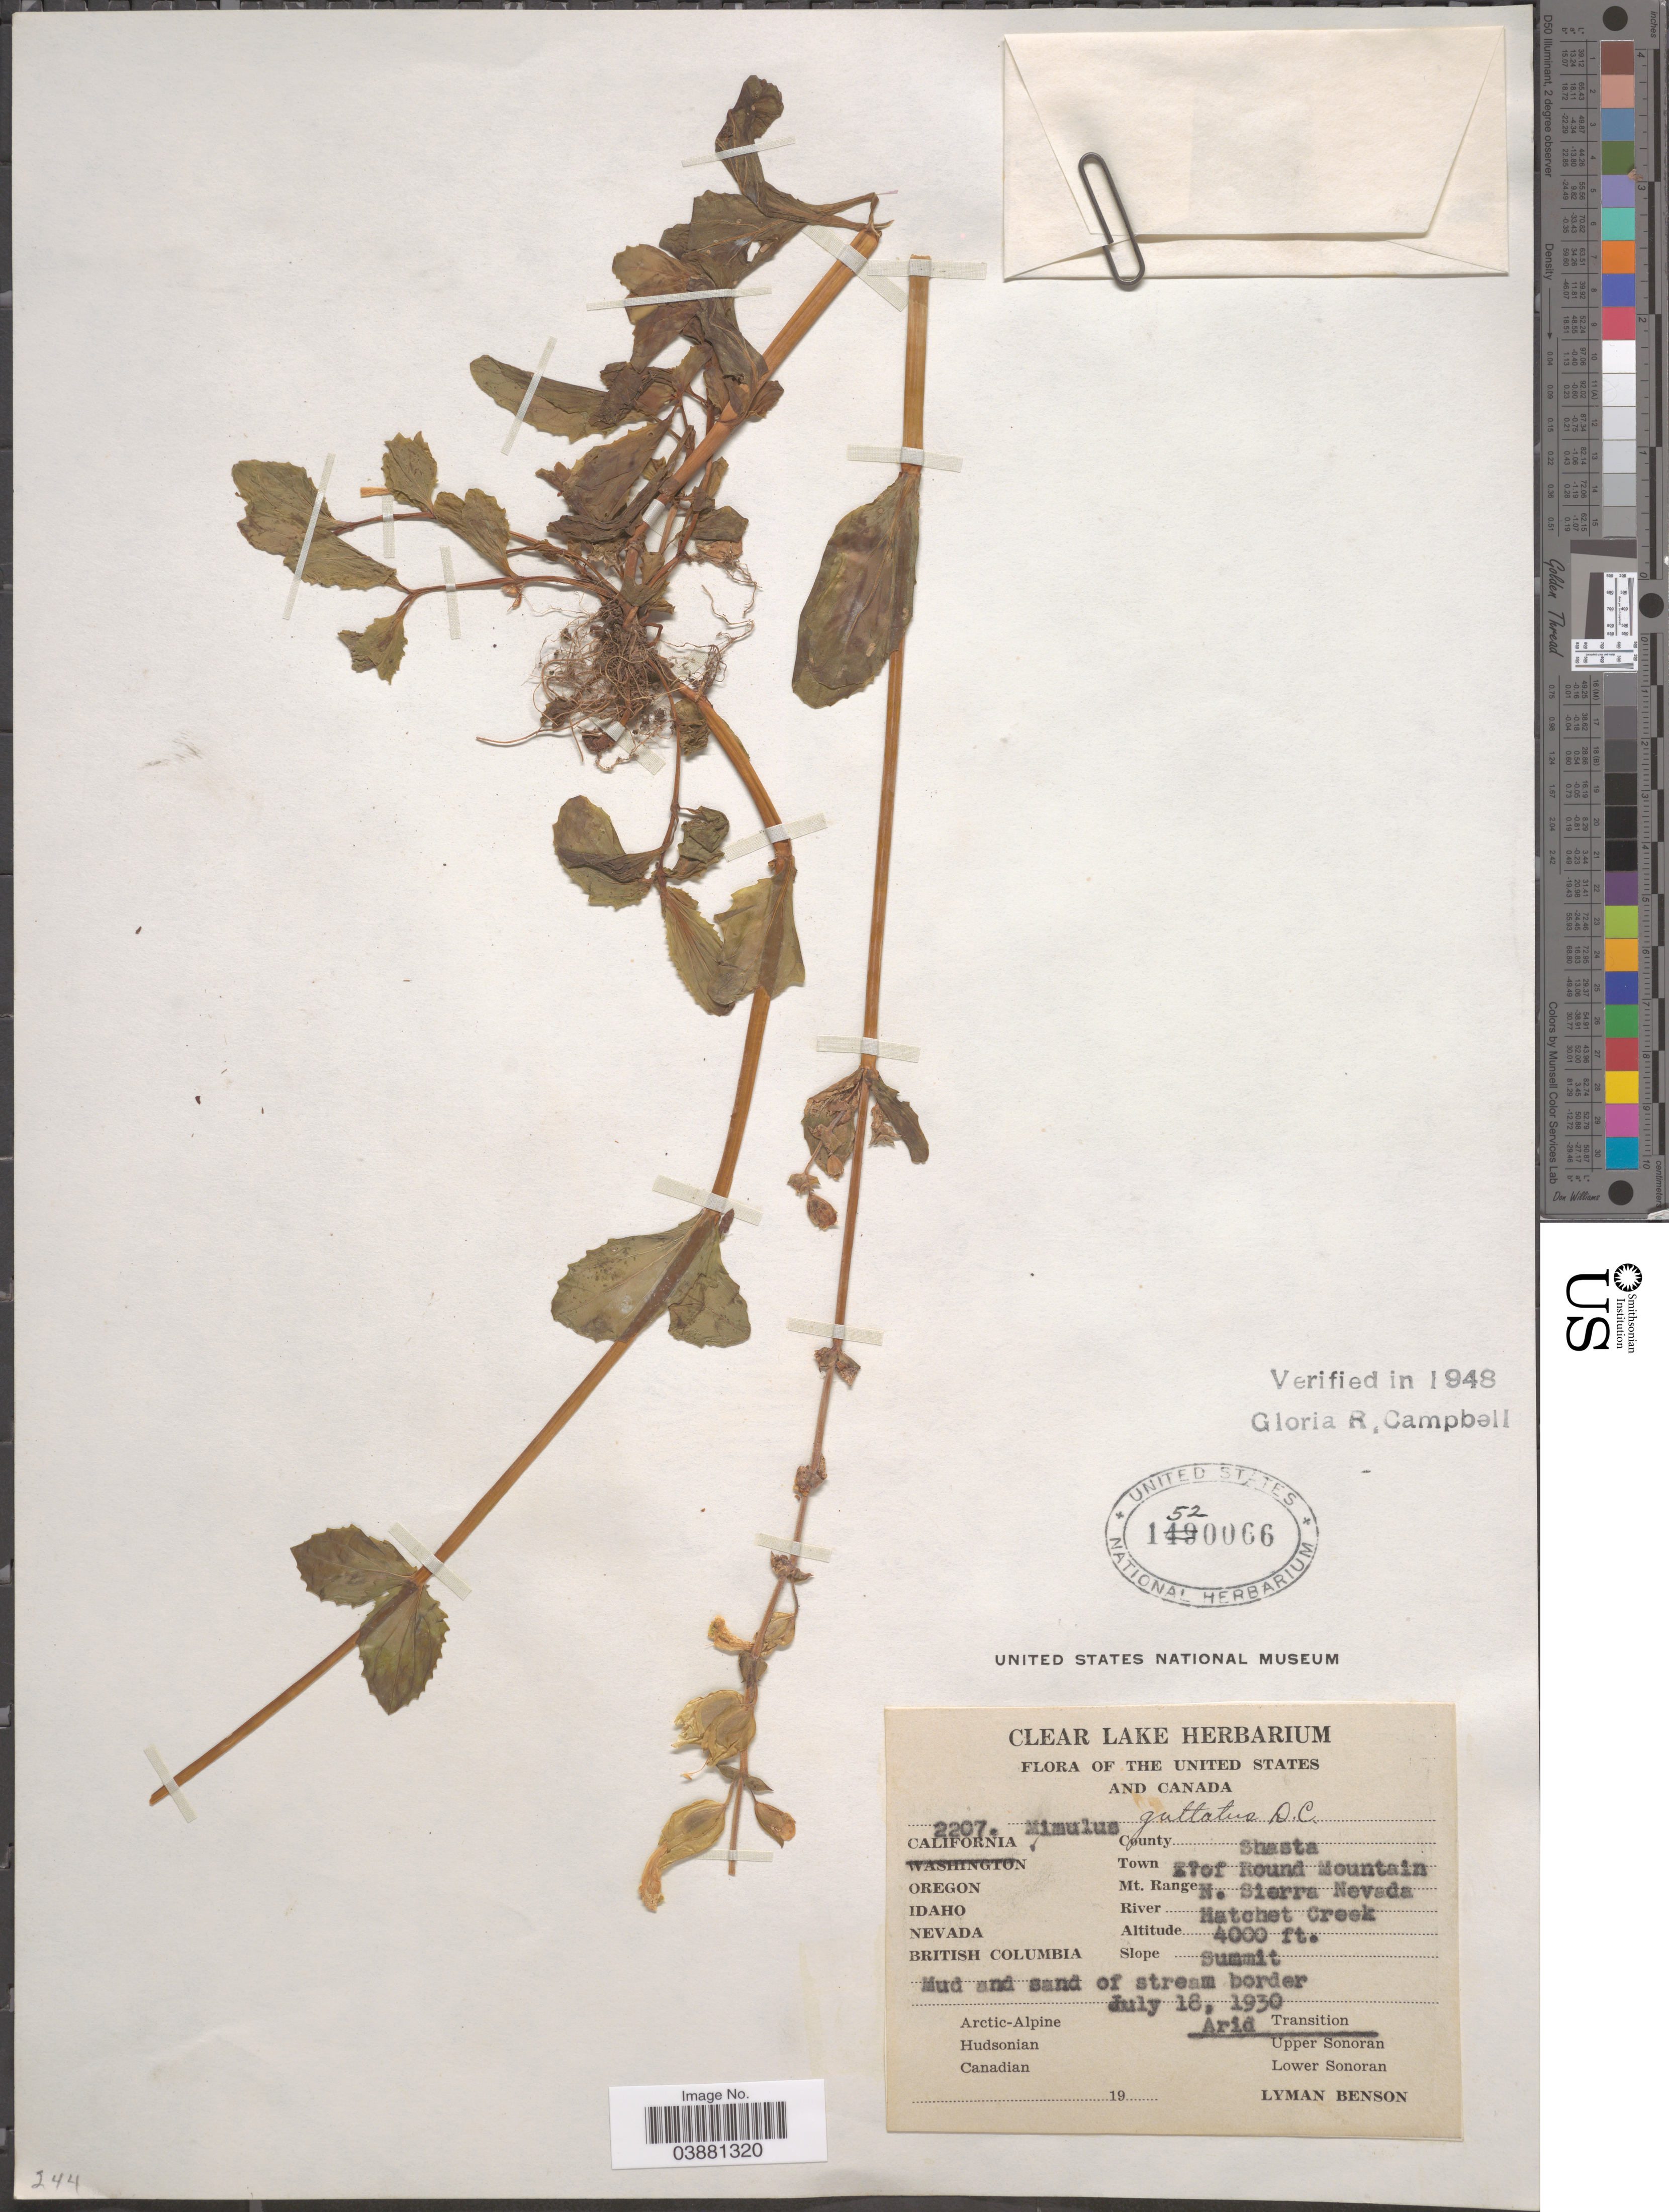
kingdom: Plantae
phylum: Tracheophyta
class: Magnoliopsida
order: Lamiales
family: Phrymaceae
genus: Mimulus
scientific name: Mimulus guttatus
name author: DC.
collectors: L. D. Benson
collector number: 2207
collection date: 1930-07-18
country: United States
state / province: California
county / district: Shasta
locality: County Shasta. Town Elof Round Mountain. Mt. Range N. Sierra Nevada. River Hatchet Creek. Mud and sand of stream border.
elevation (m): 1219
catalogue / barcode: US 1520066